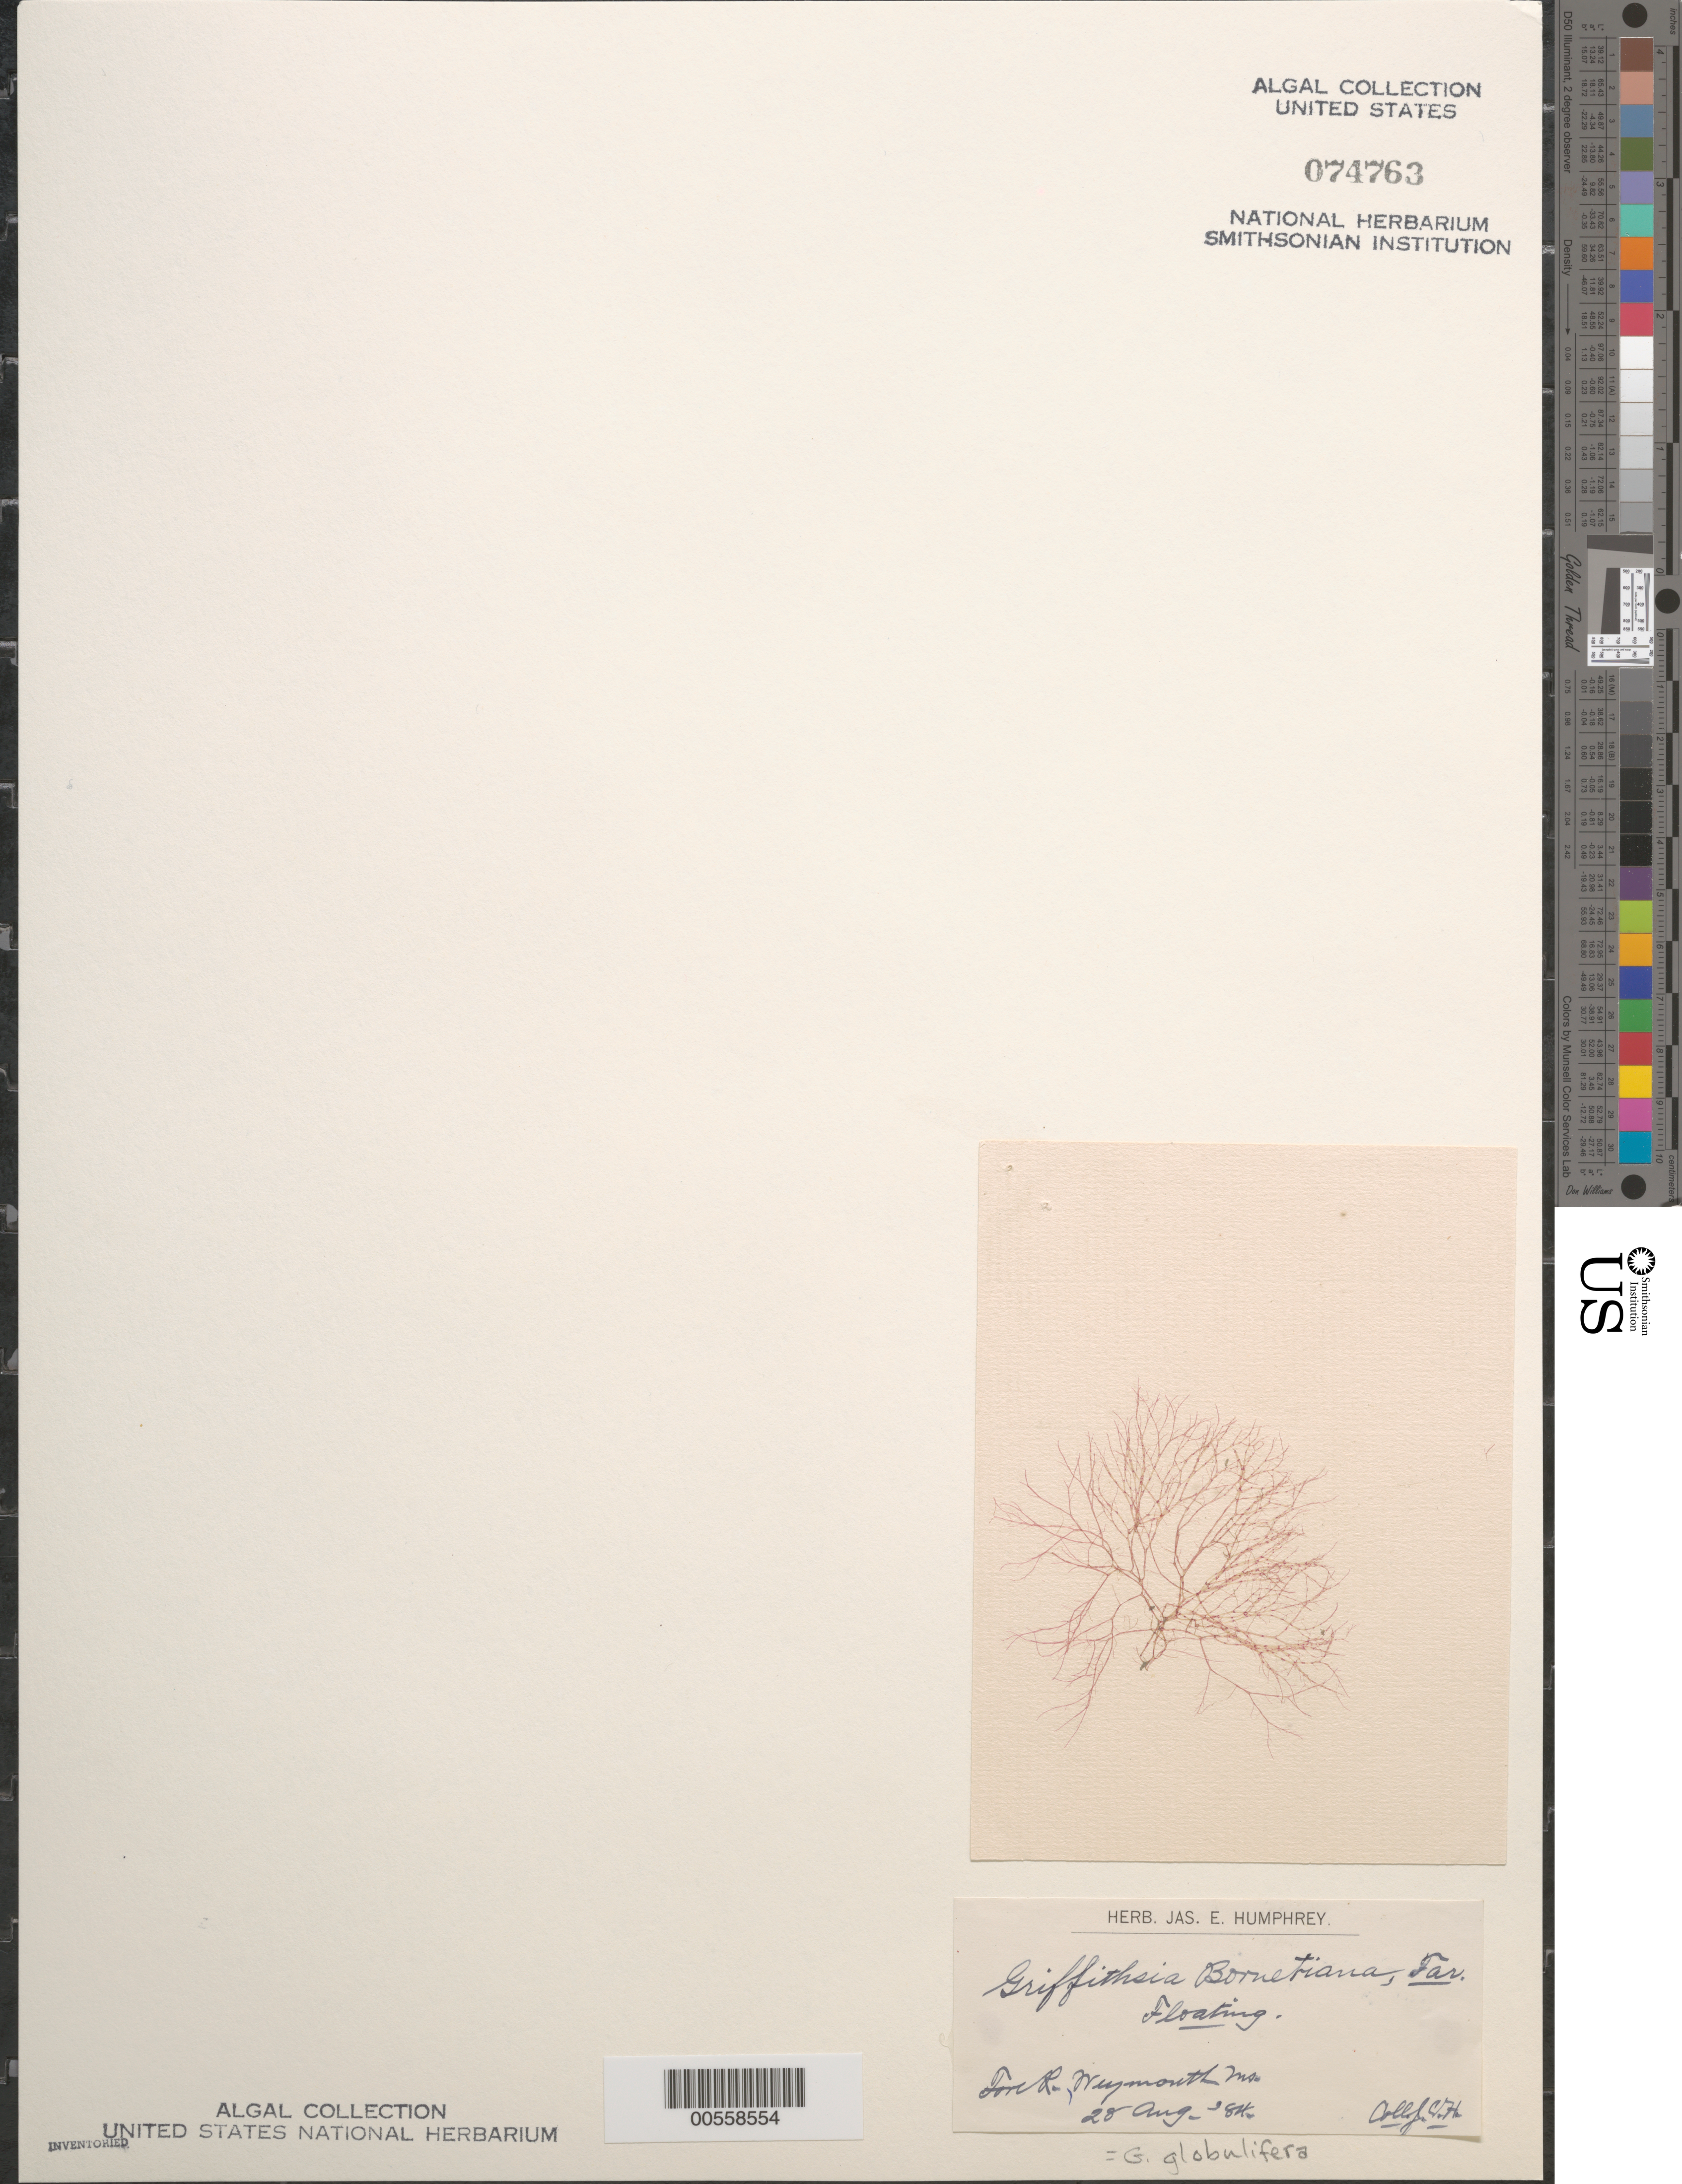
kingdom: Plantae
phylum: Rhodophyta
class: Florideophyceae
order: Ceramiales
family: Wrangeliaceae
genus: Griffithsia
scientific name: Griffithsia globulifera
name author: Harv. ex Kütz.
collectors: J. Humphrey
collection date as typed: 28 Aug 1884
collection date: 1884-08-28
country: United States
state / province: Massachusetts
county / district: Norfolk County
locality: Fore River, Weymouth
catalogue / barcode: US 74763